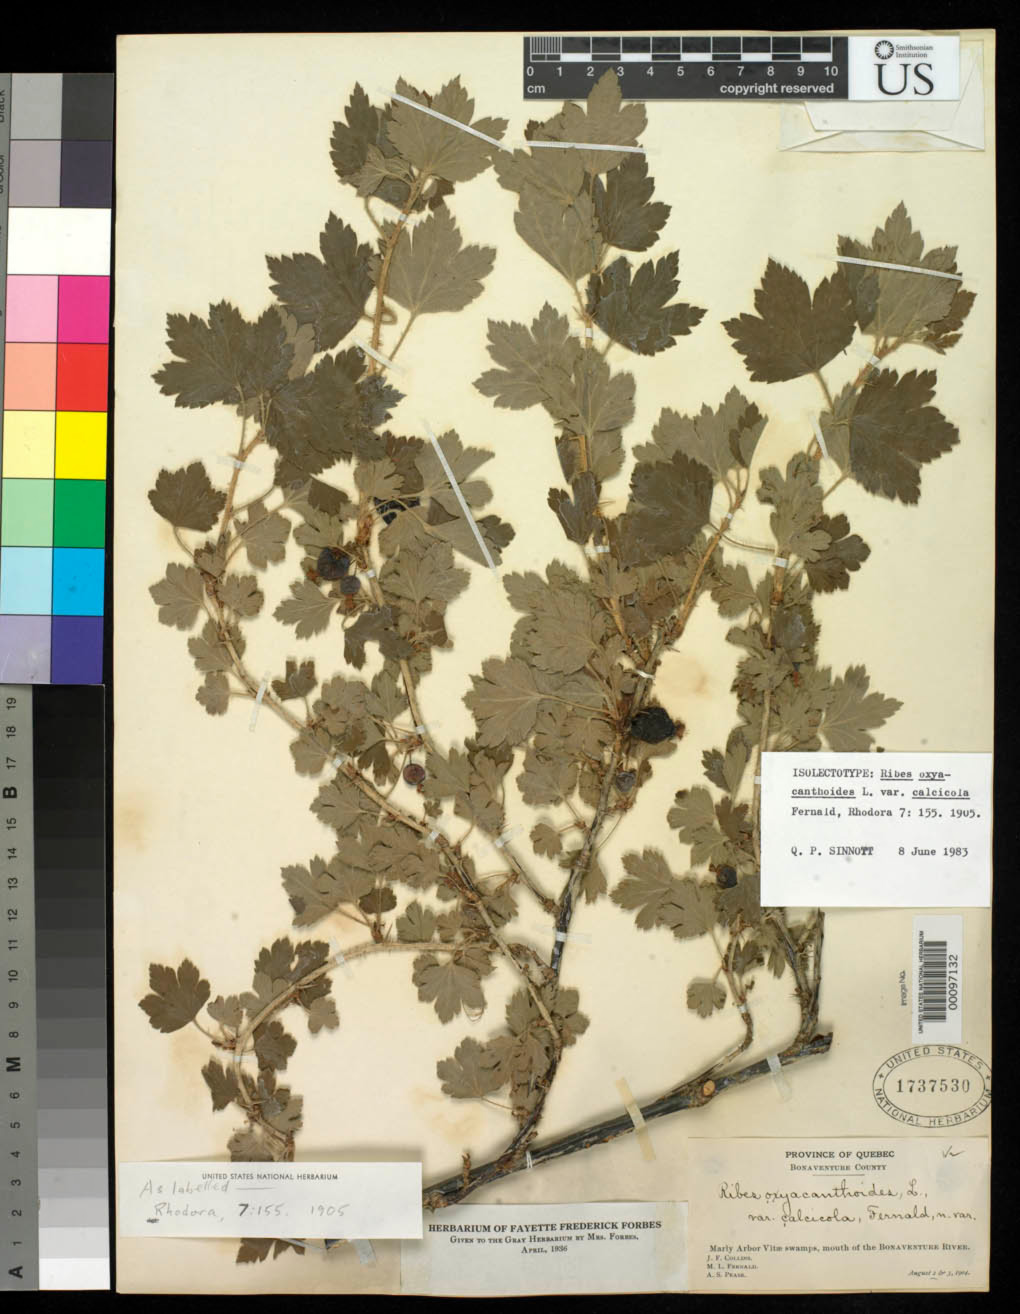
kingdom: Plantae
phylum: Tracheophyta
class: Magnoliopsida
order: Saxifragales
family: Grossulariaceae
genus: Ribes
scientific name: Ribes oxyacanthoides var. calcicola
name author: Fernald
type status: Isolectotype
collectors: J. Collins, M. L. Fernald & A. S. Pease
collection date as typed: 02 Aug 1904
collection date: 1904-08-02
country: Canada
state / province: Quebec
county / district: Bonaventure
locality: Mouth of Bonaventure River.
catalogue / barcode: US 1737530